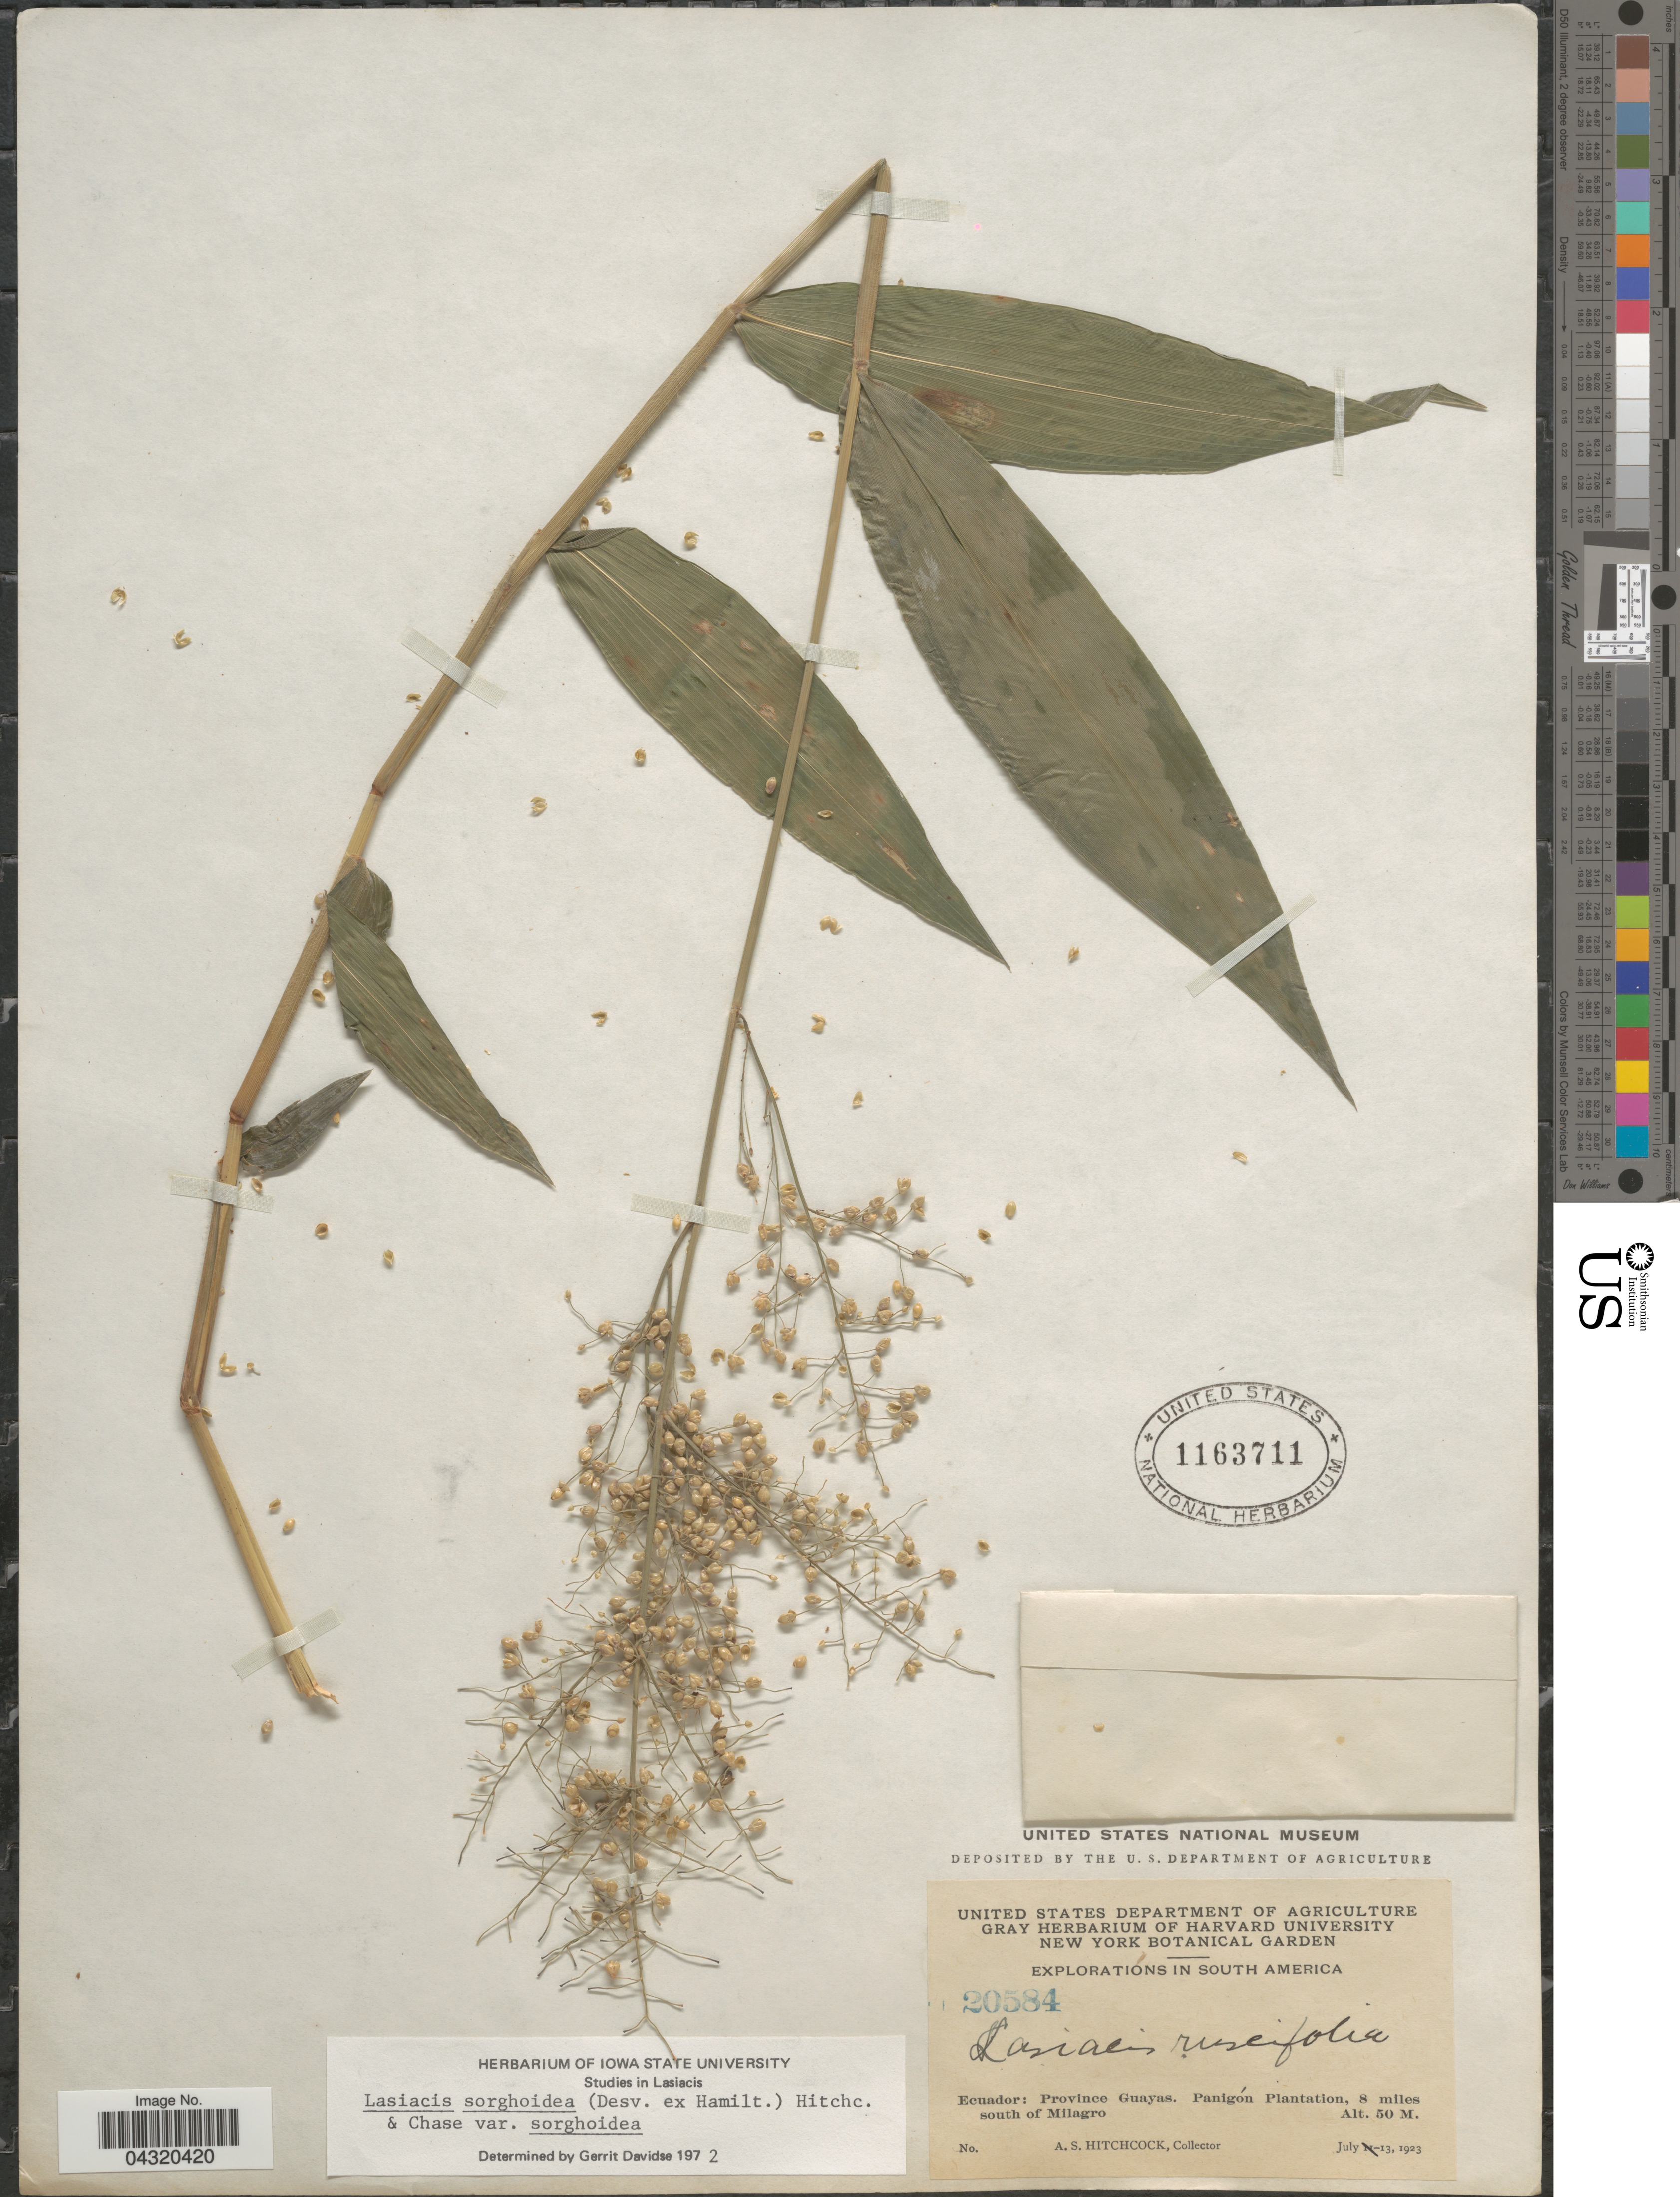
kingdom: Plantae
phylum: Tracheophyta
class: Liliopsida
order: Poales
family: Poaceae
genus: Lasiacis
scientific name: Lasiacis sorghoidea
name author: (Desv. ex Ham.) Hitchc. & Chase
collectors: A. S. Hitchcock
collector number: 20584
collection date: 1923-07-13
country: Ecuador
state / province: Guayas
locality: Explorations in South America. Panigón Plantation, 8 miles south of Milagro.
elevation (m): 50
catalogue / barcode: US 1163711